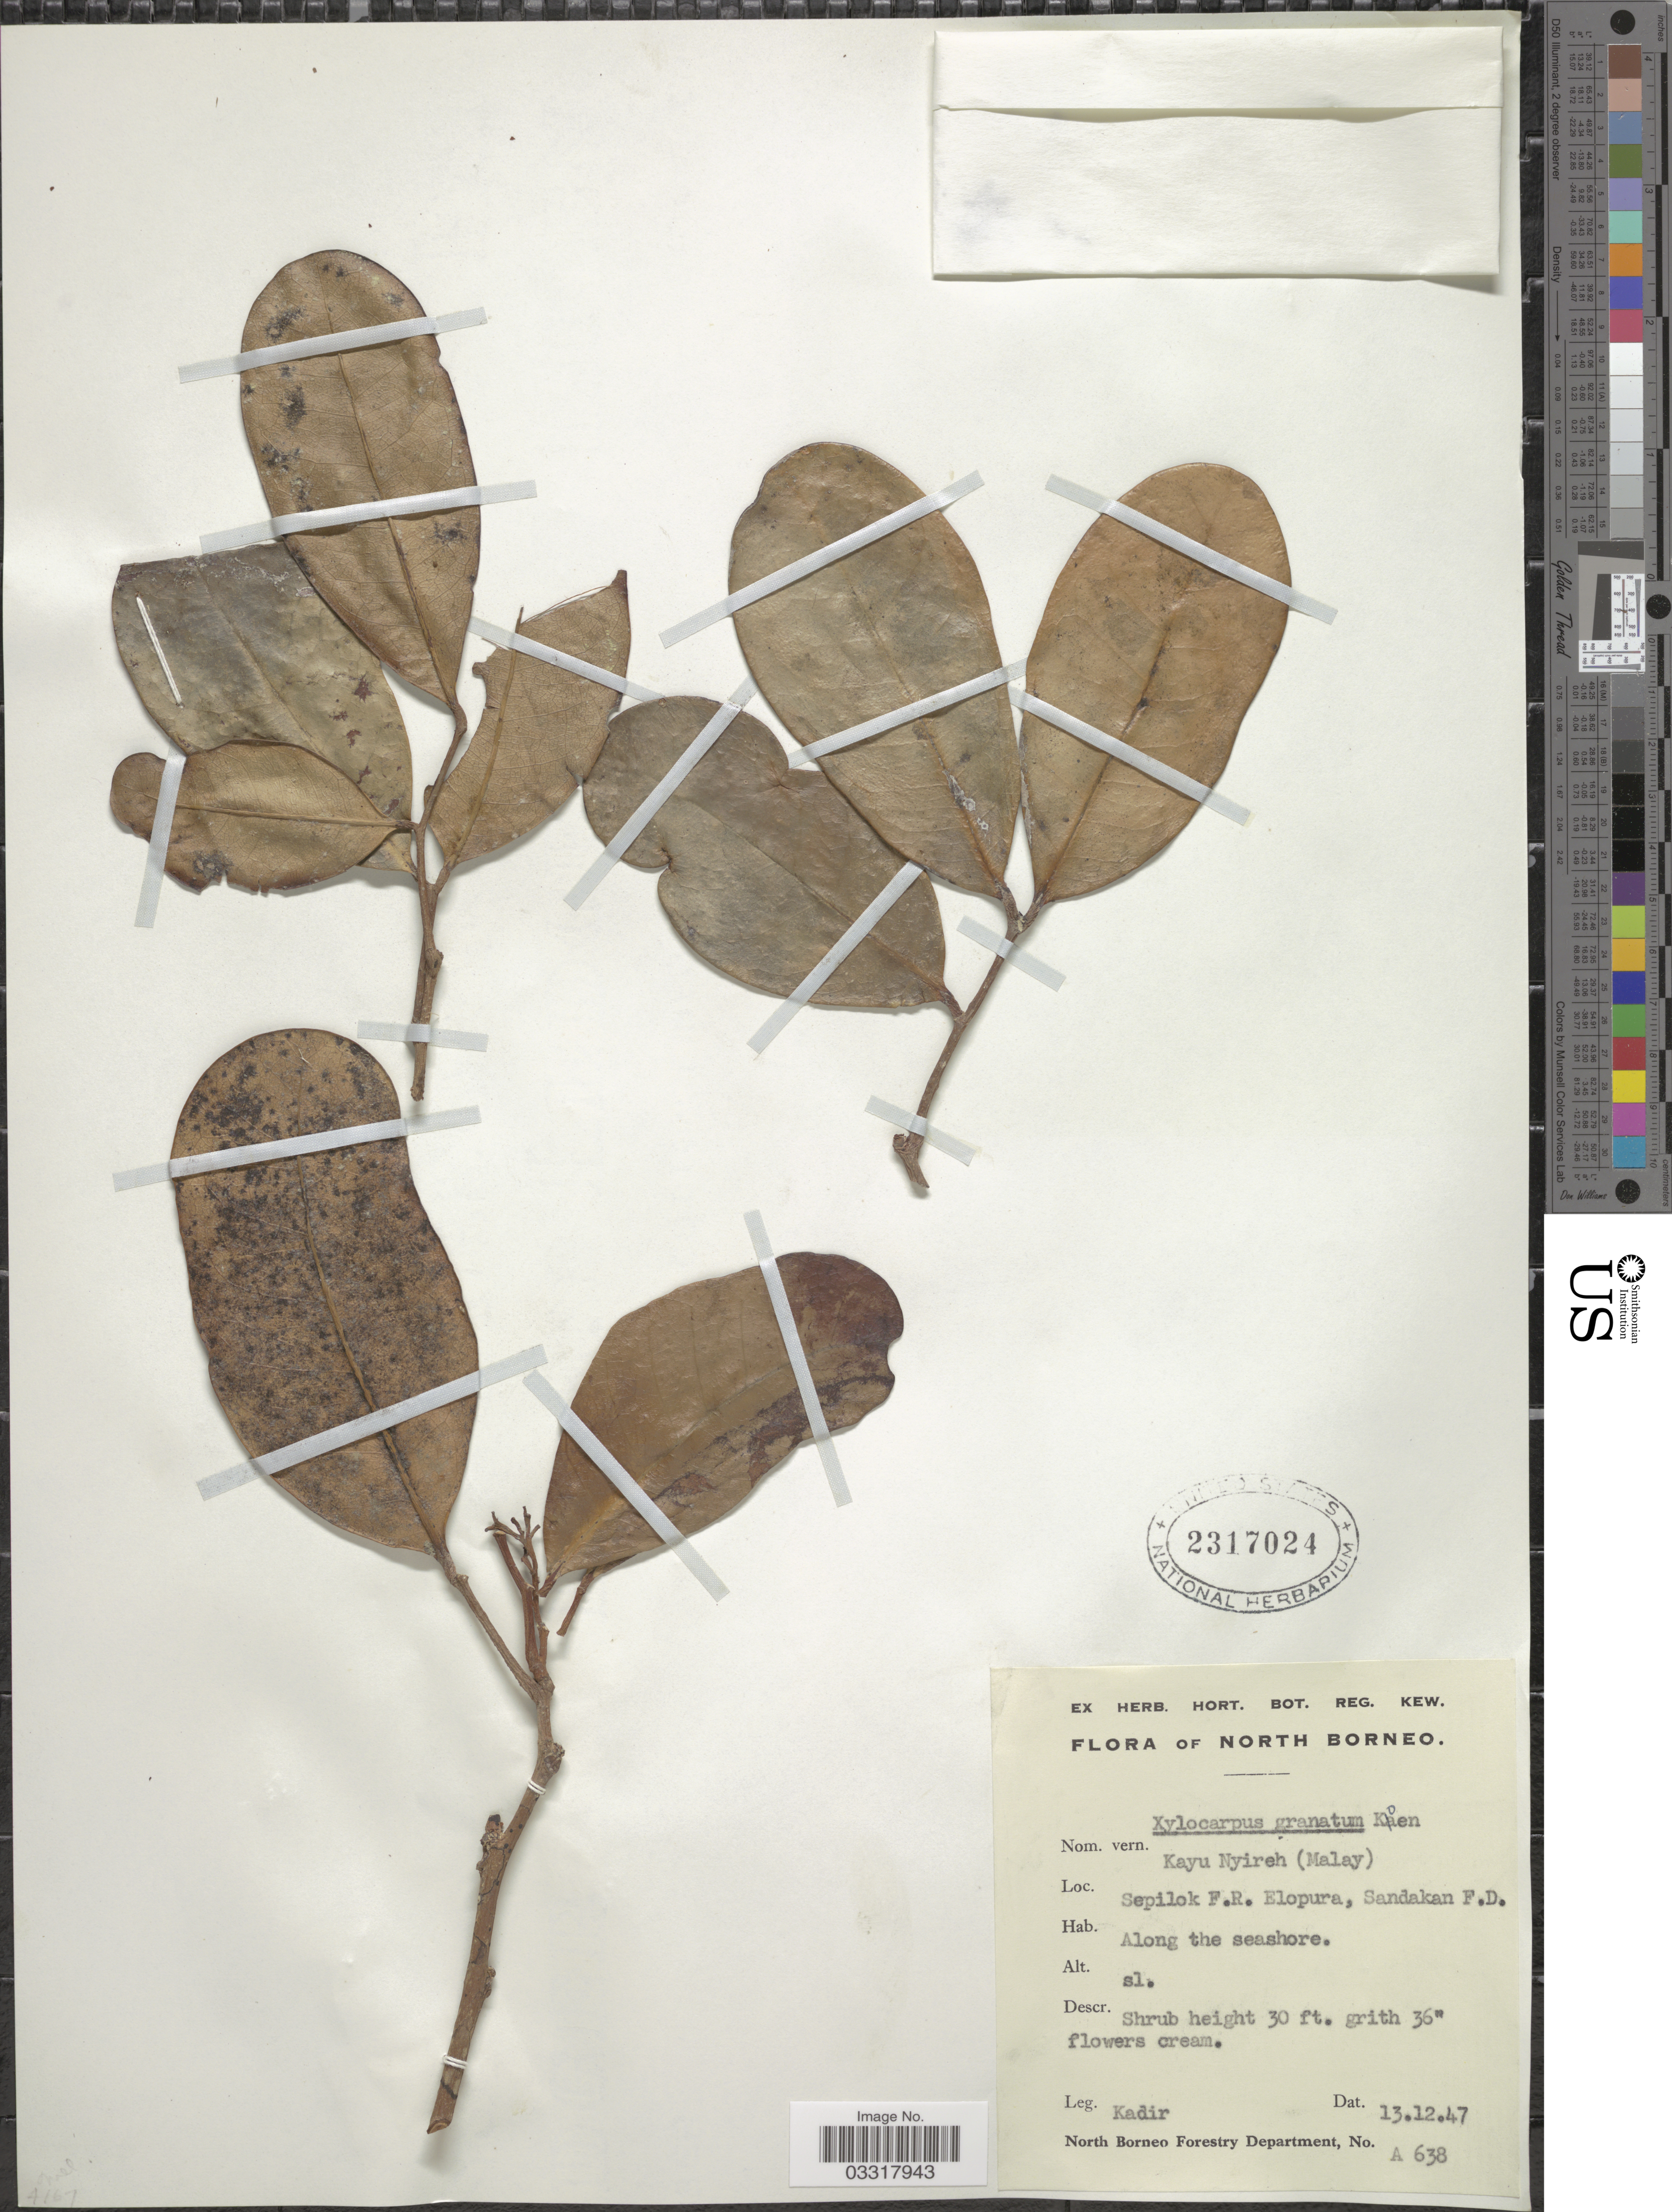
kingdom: Plantae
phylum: Tracheophyta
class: Magnoliopsida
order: Sapindales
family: Meliaceae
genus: Xylocarpus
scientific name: Xylocarpus granatum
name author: J. Koenig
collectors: -. Kadir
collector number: A 638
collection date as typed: Transcribed d/m/y: 13/12/47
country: Malaysia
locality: North Borneo. Sepilok F.R. Elopura, Sandakan F.D.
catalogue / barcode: US 2317024